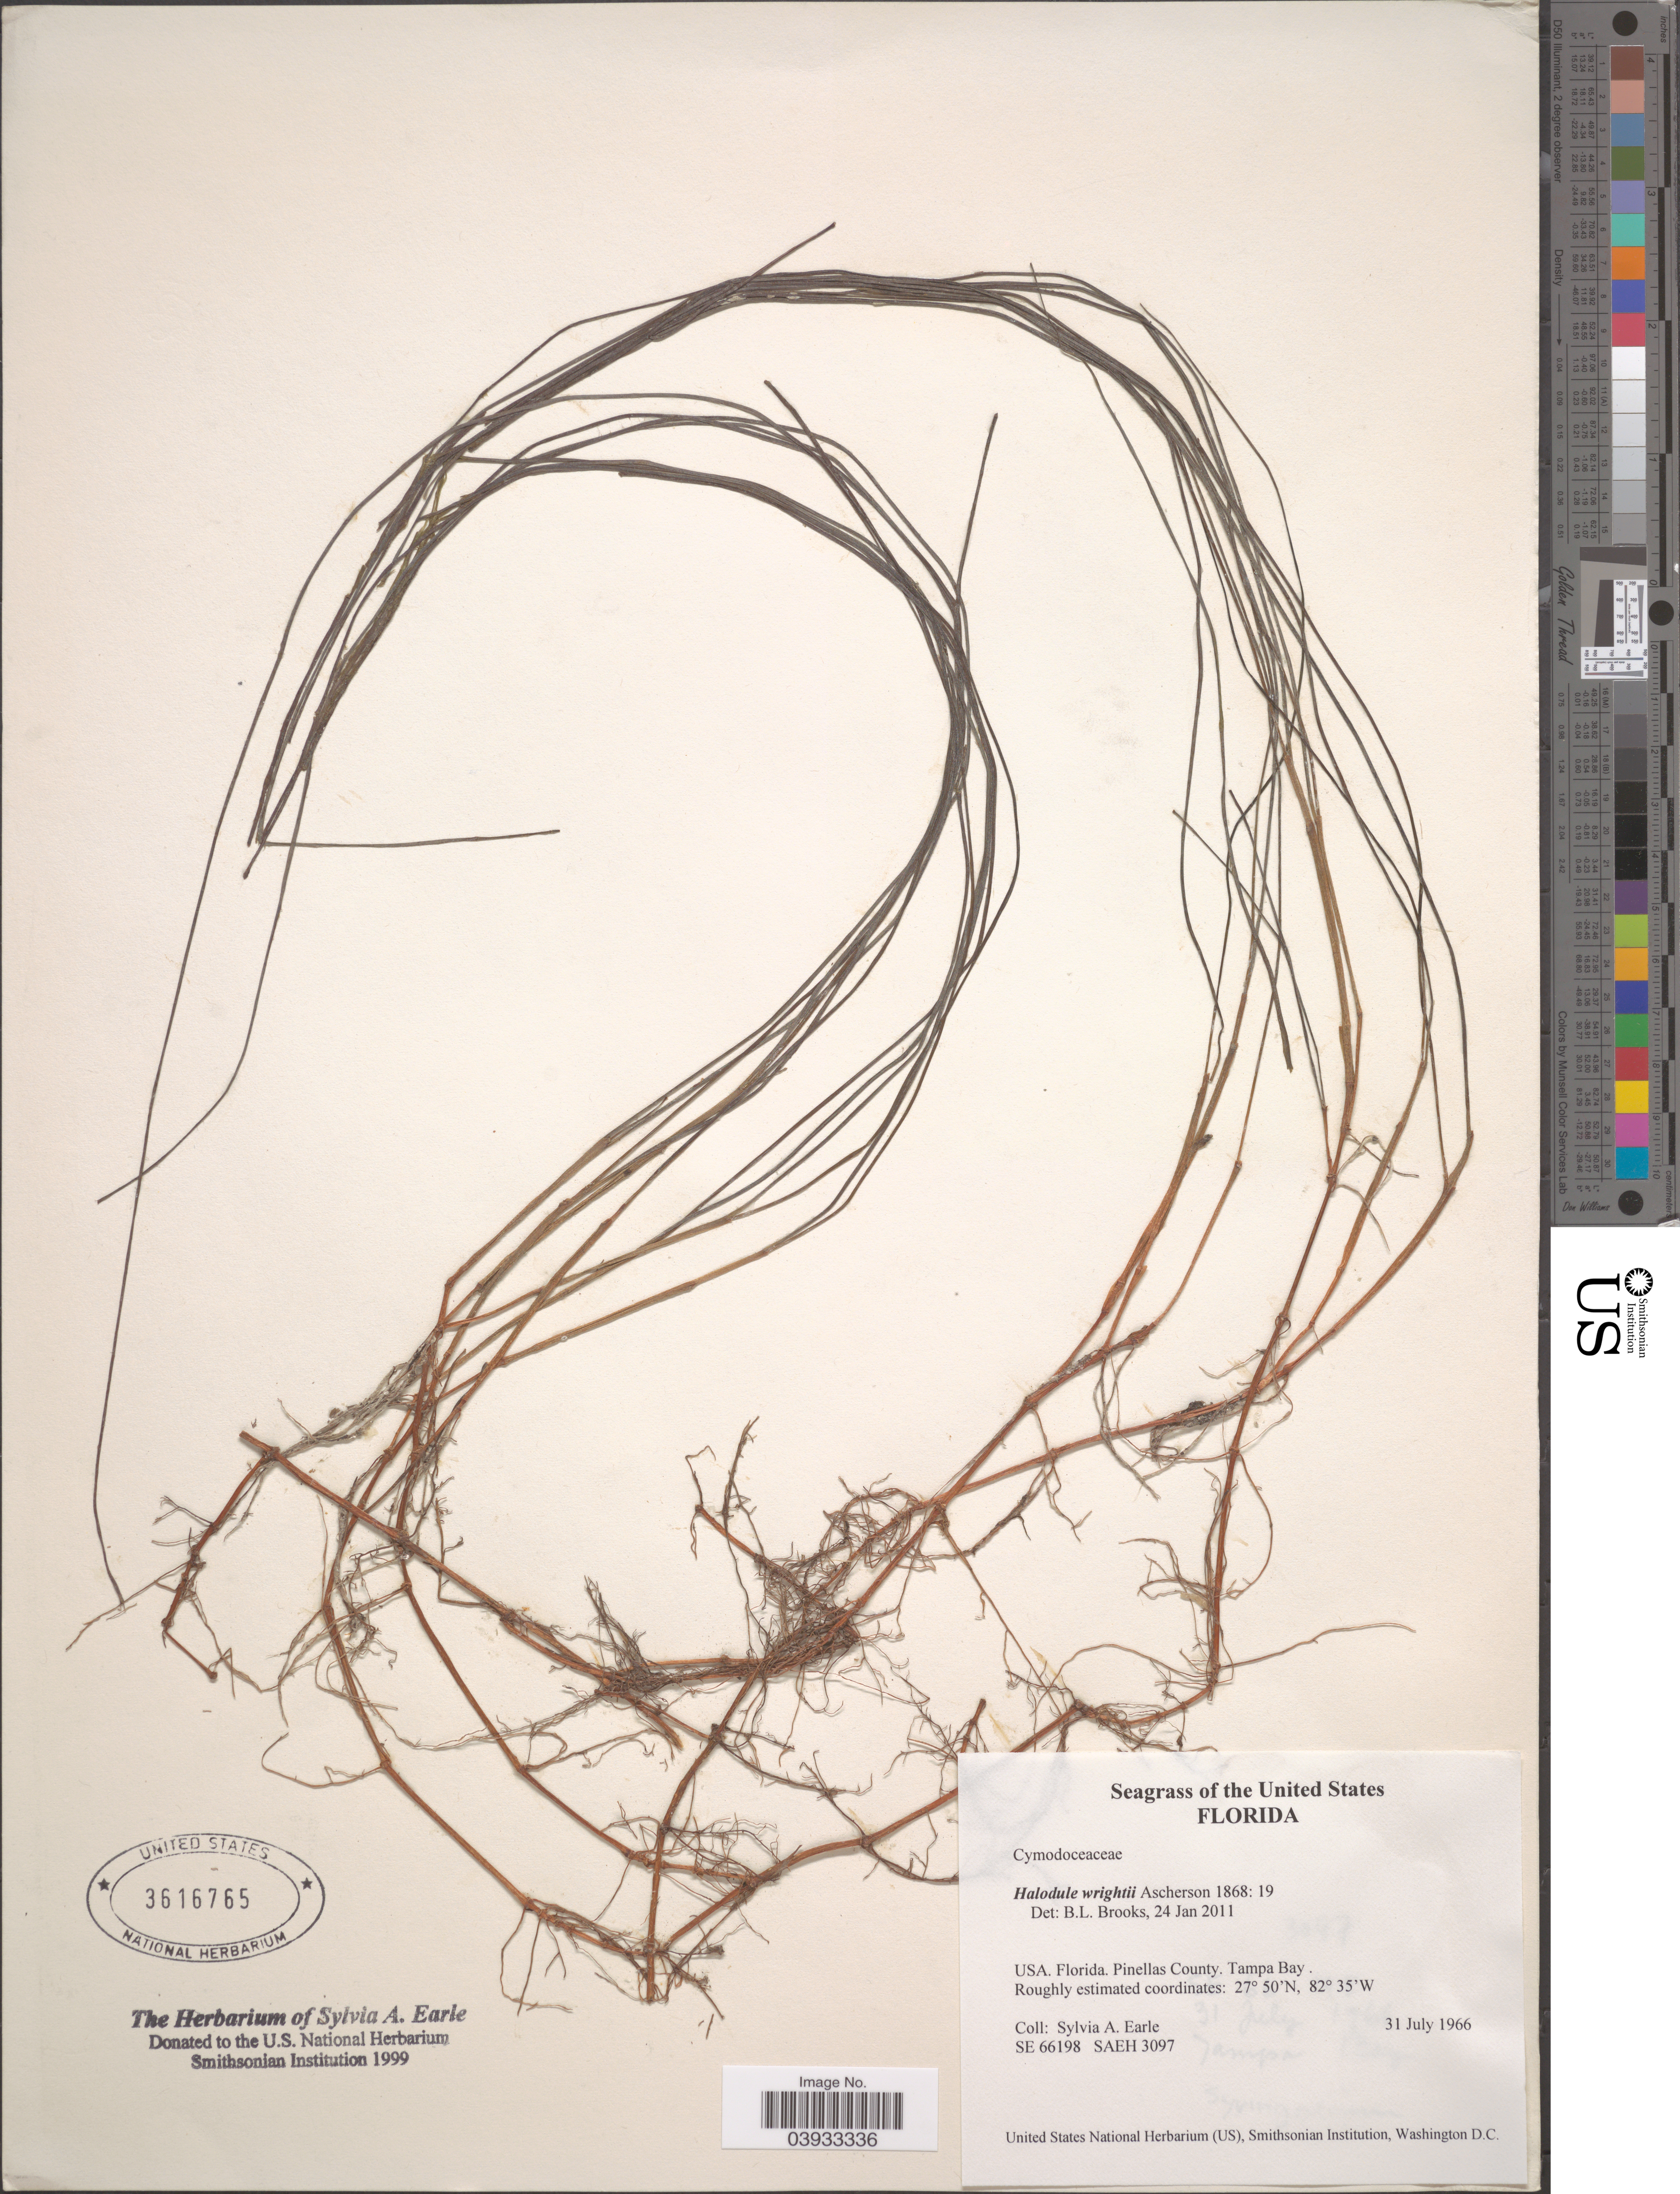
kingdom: Plantae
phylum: Tracheophyta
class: Liliopsida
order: Alismatales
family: Cymodoceaceae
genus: Halodule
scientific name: Halodule wrightii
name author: Asch.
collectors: S. A. Earle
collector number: SE66198/SAEH3097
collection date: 1966-07-31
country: United States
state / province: Florida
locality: Pinellas County. Tampa Bay.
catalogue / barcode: US 3616765